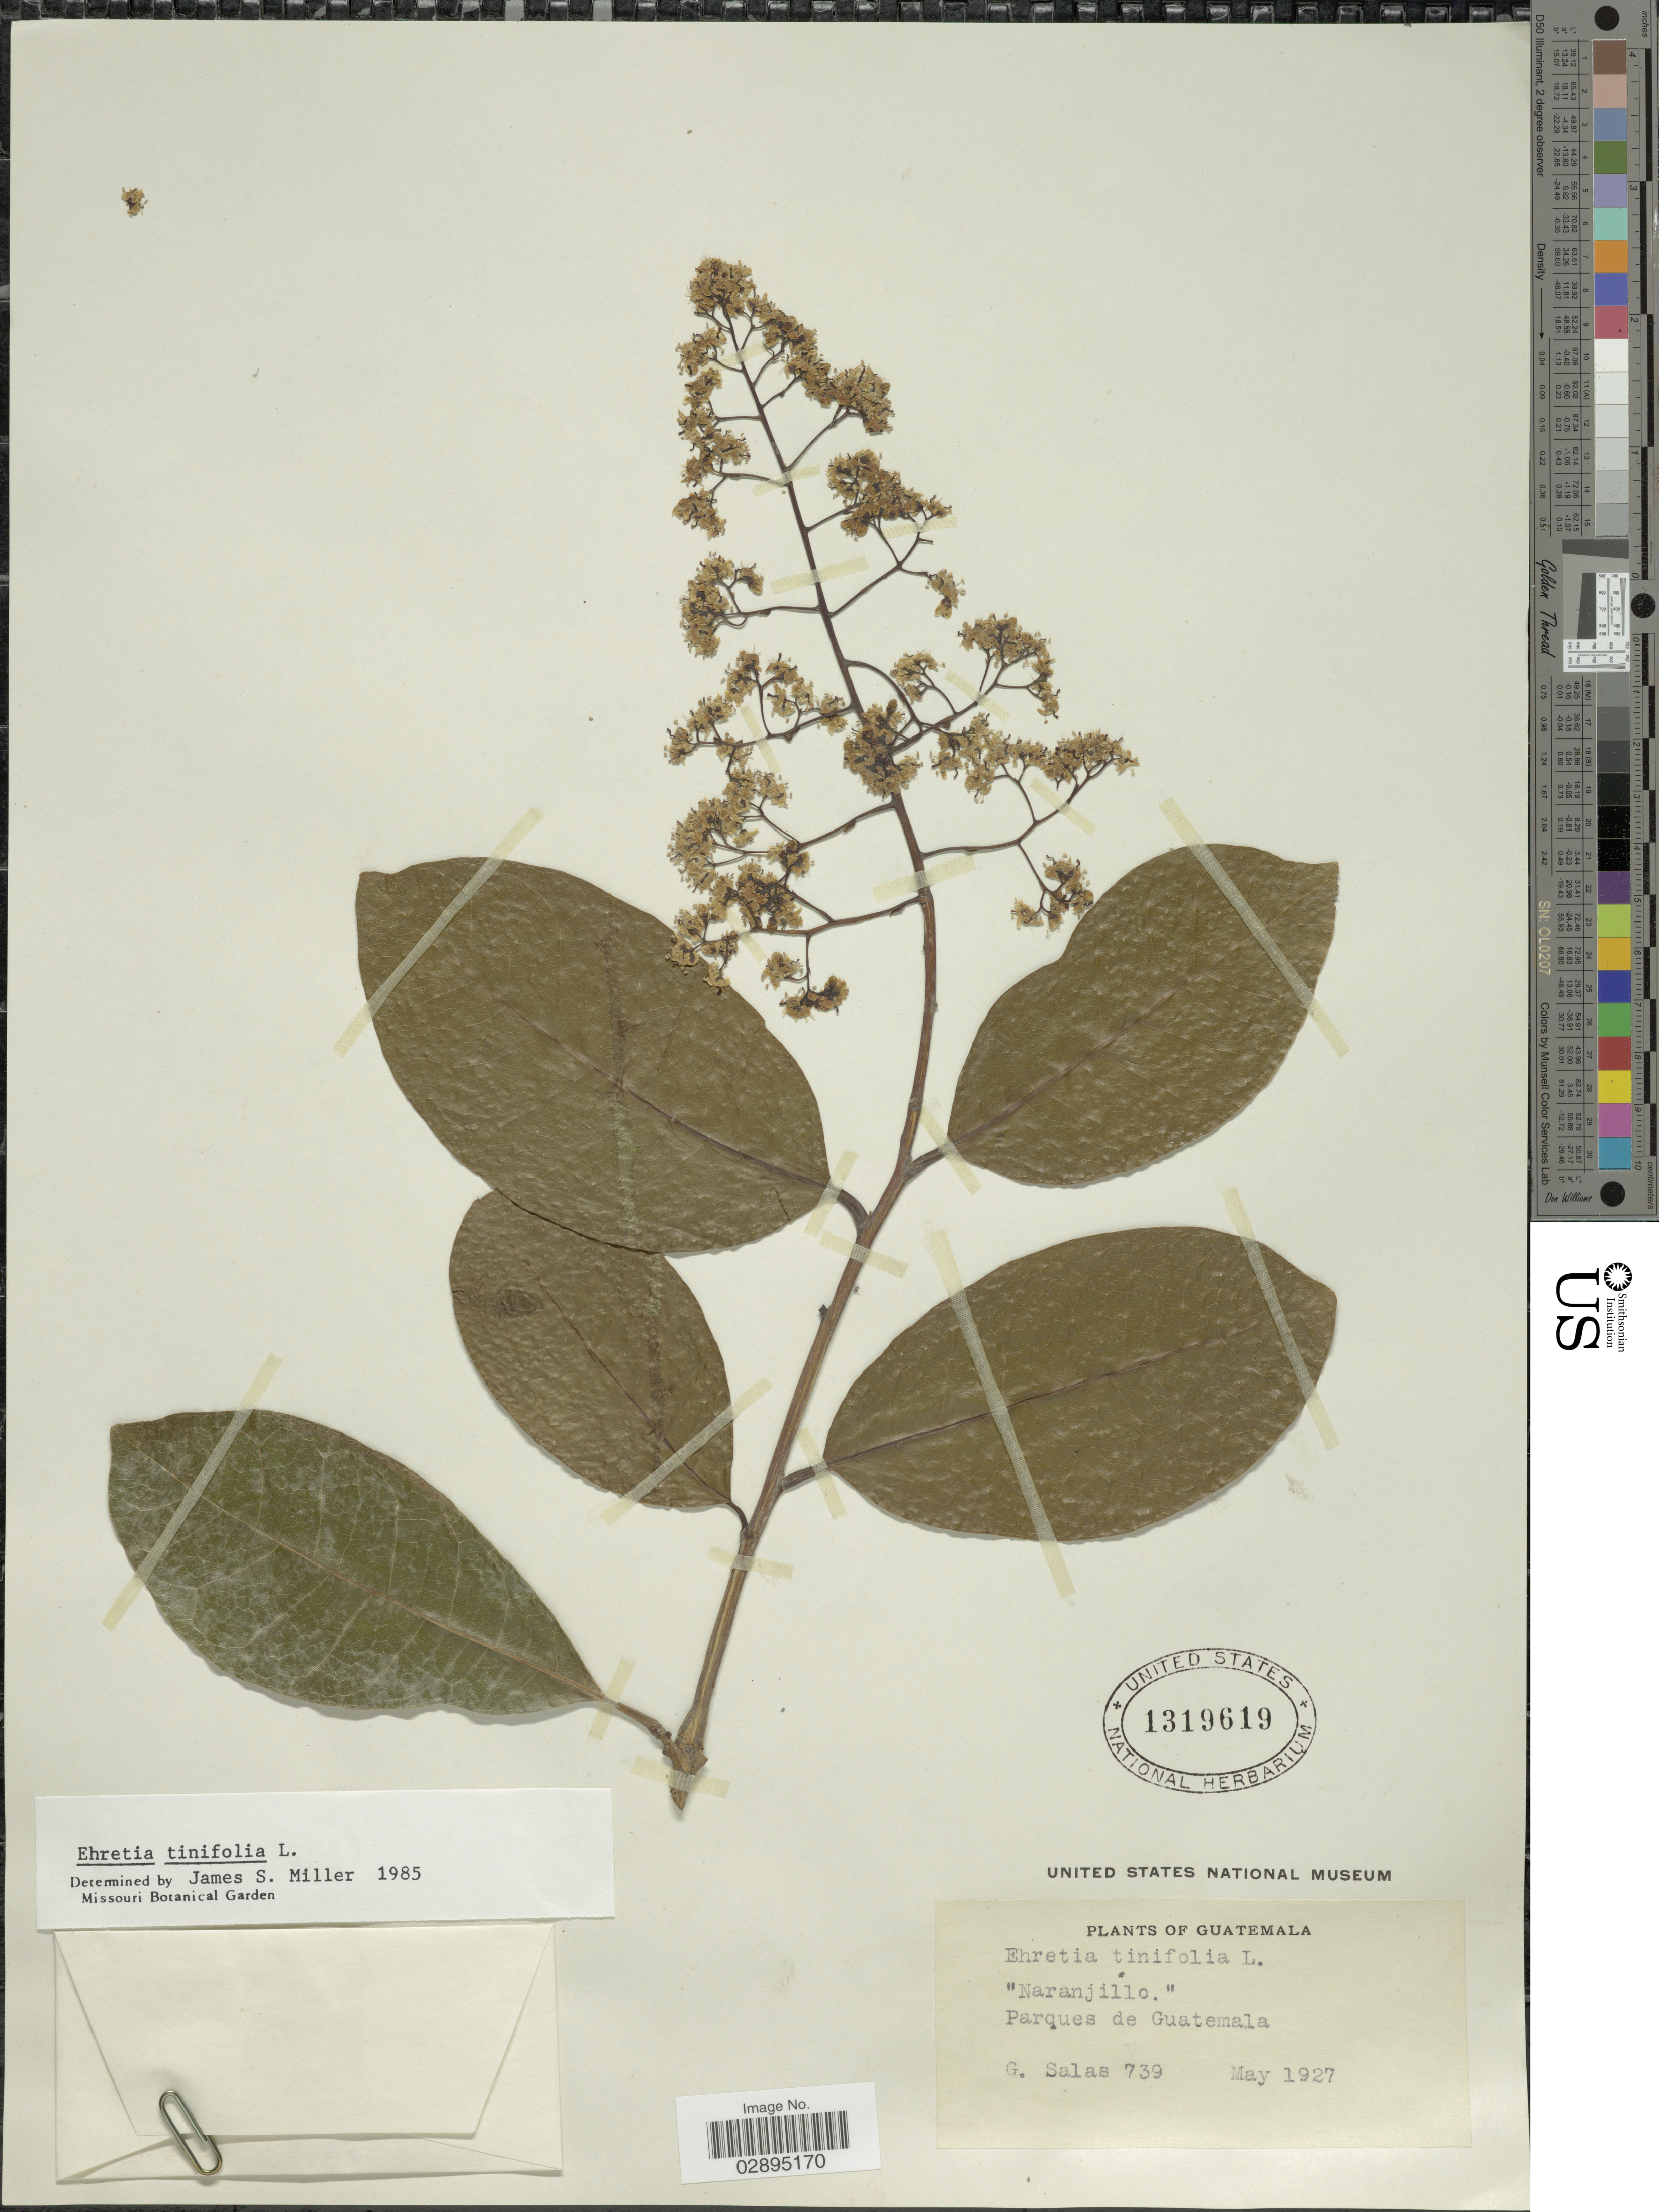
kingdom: Plantae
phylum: Tracheophyta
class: Magnoliopsida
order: Boraginales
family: Ehretiaceae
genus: Ehretia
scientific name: Ehretia tinifolia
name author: L.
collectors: G. Salas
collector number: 739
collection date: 1927-05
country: Guatemala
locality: Naranjillo.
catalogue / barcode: US 1319619